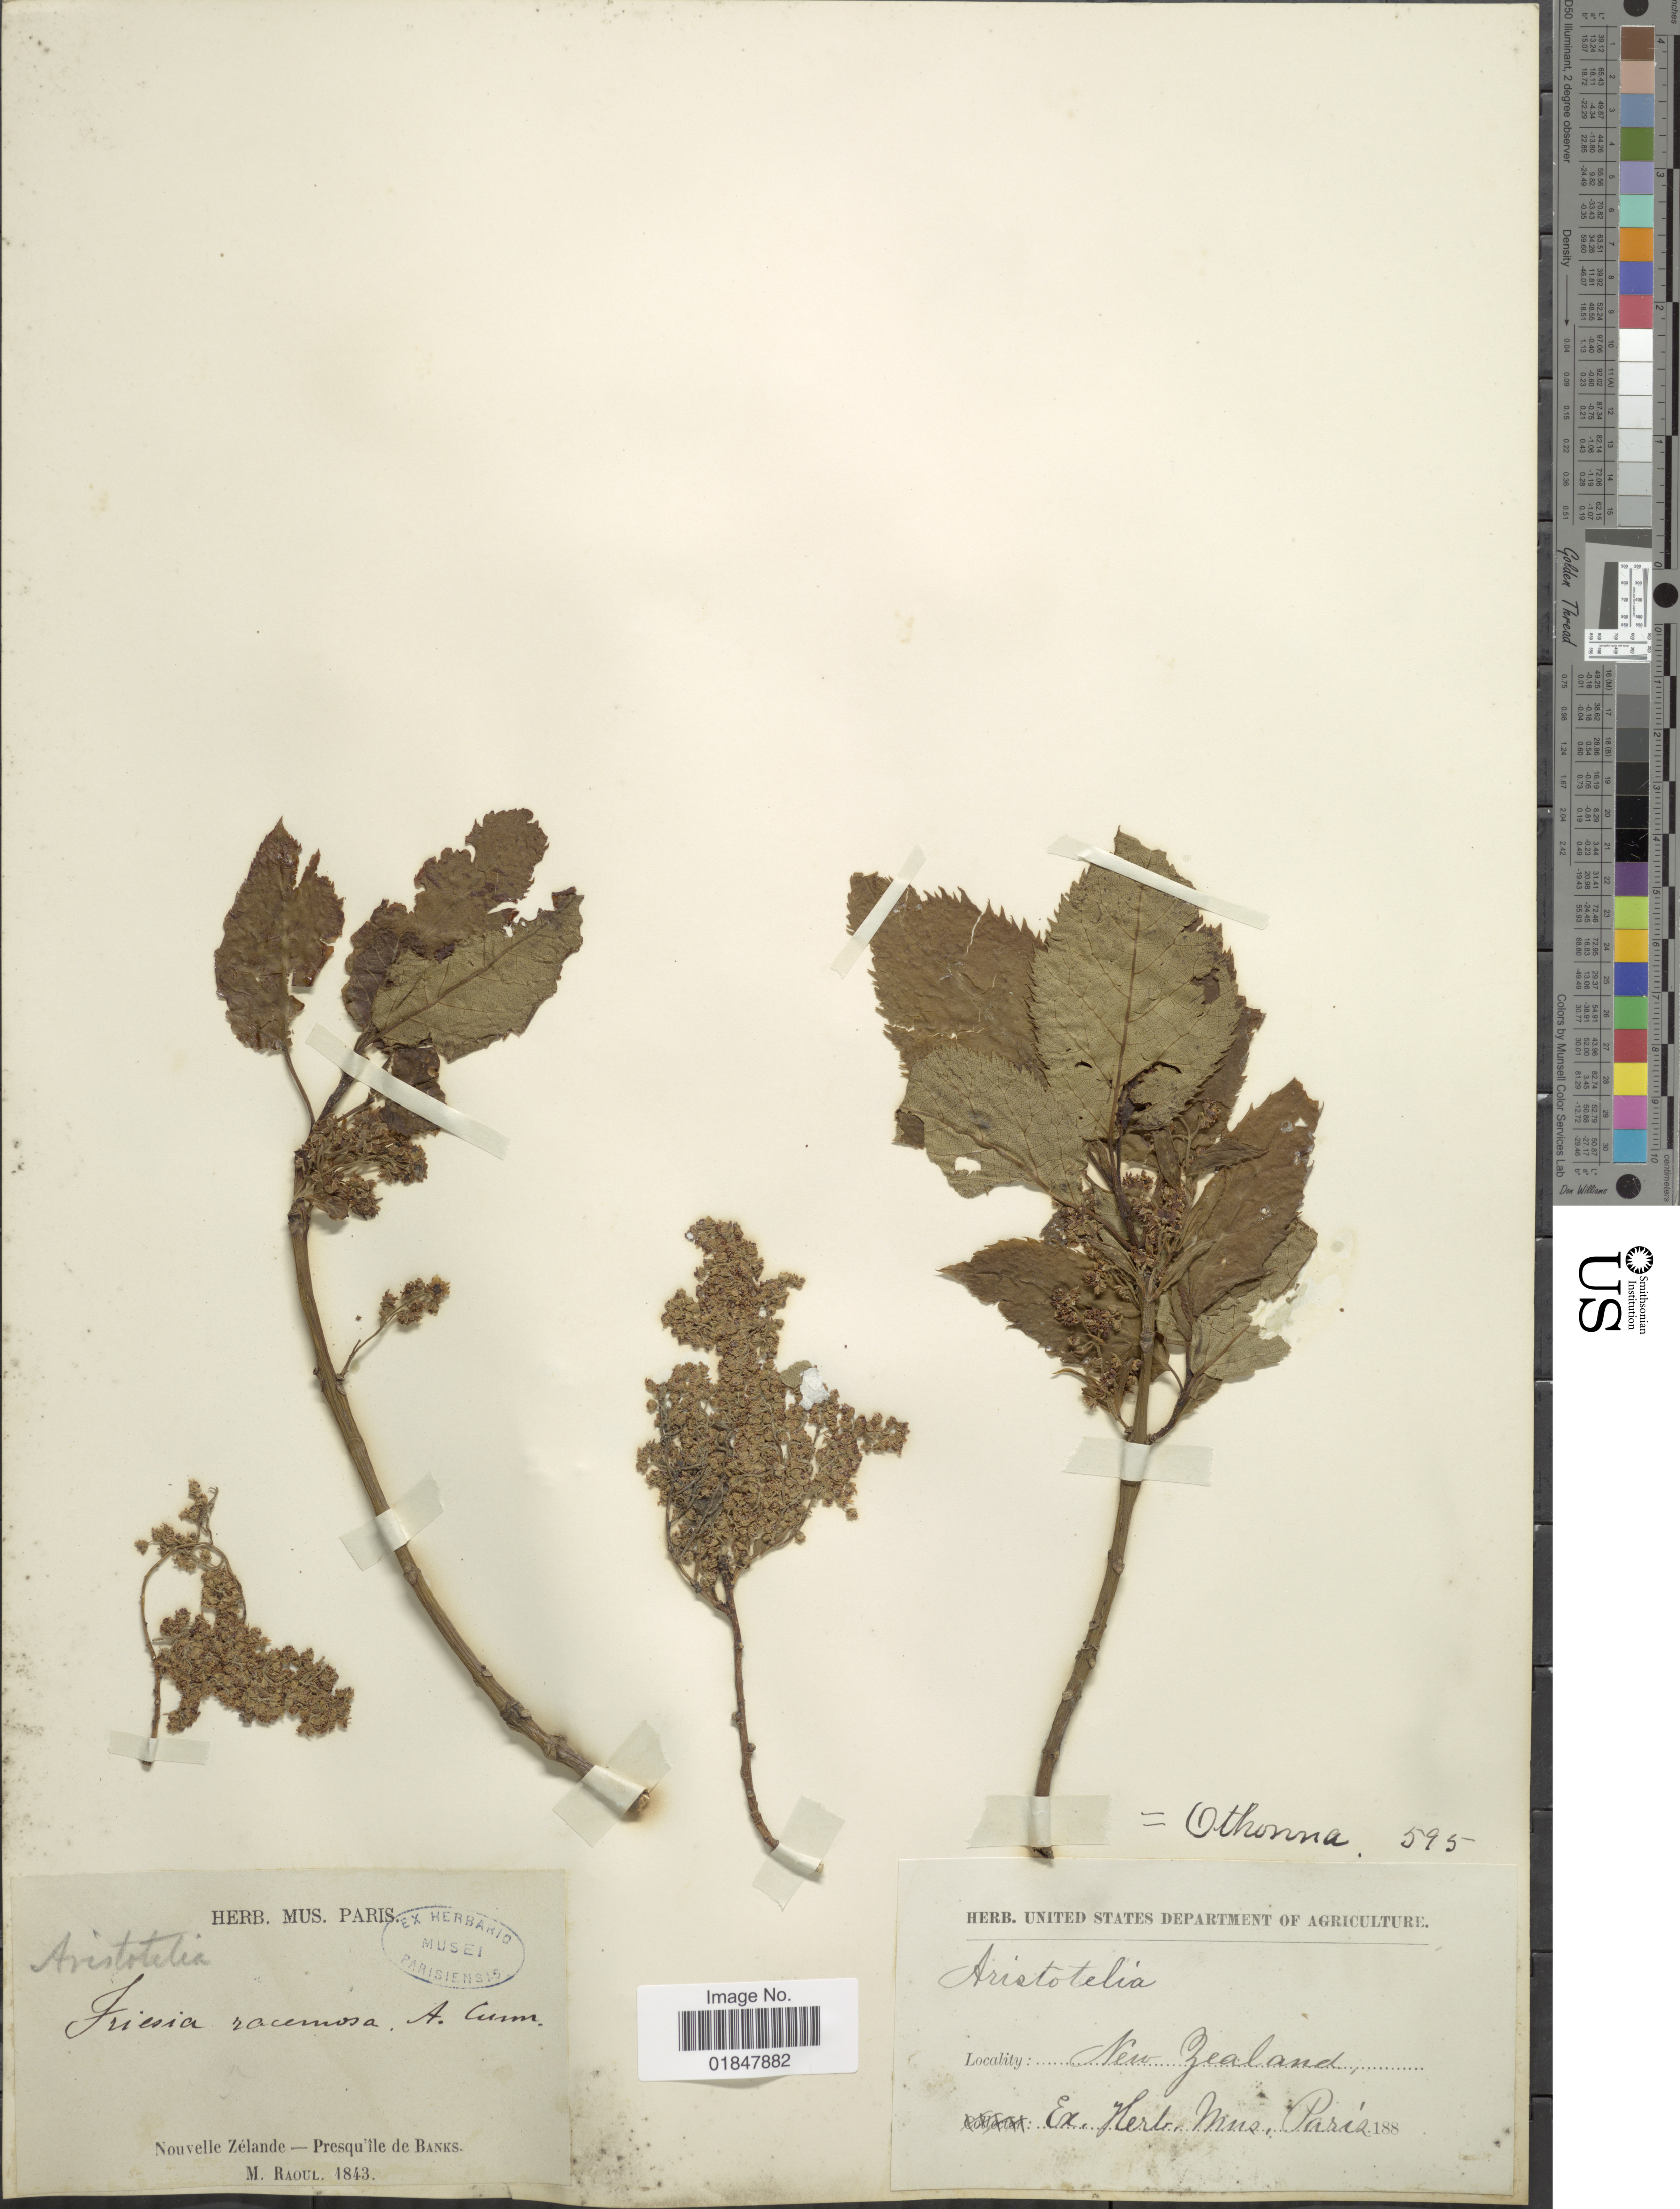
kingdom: Plantae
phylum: Tracheophyta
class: Magnoliopsida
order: Asterales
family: Asteraceae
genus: Othonna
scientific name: Othonna sp.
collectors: M. Raoul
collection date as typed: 188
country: New Zealand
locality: Nouvelle Zelande - Prequ'ile de Banks